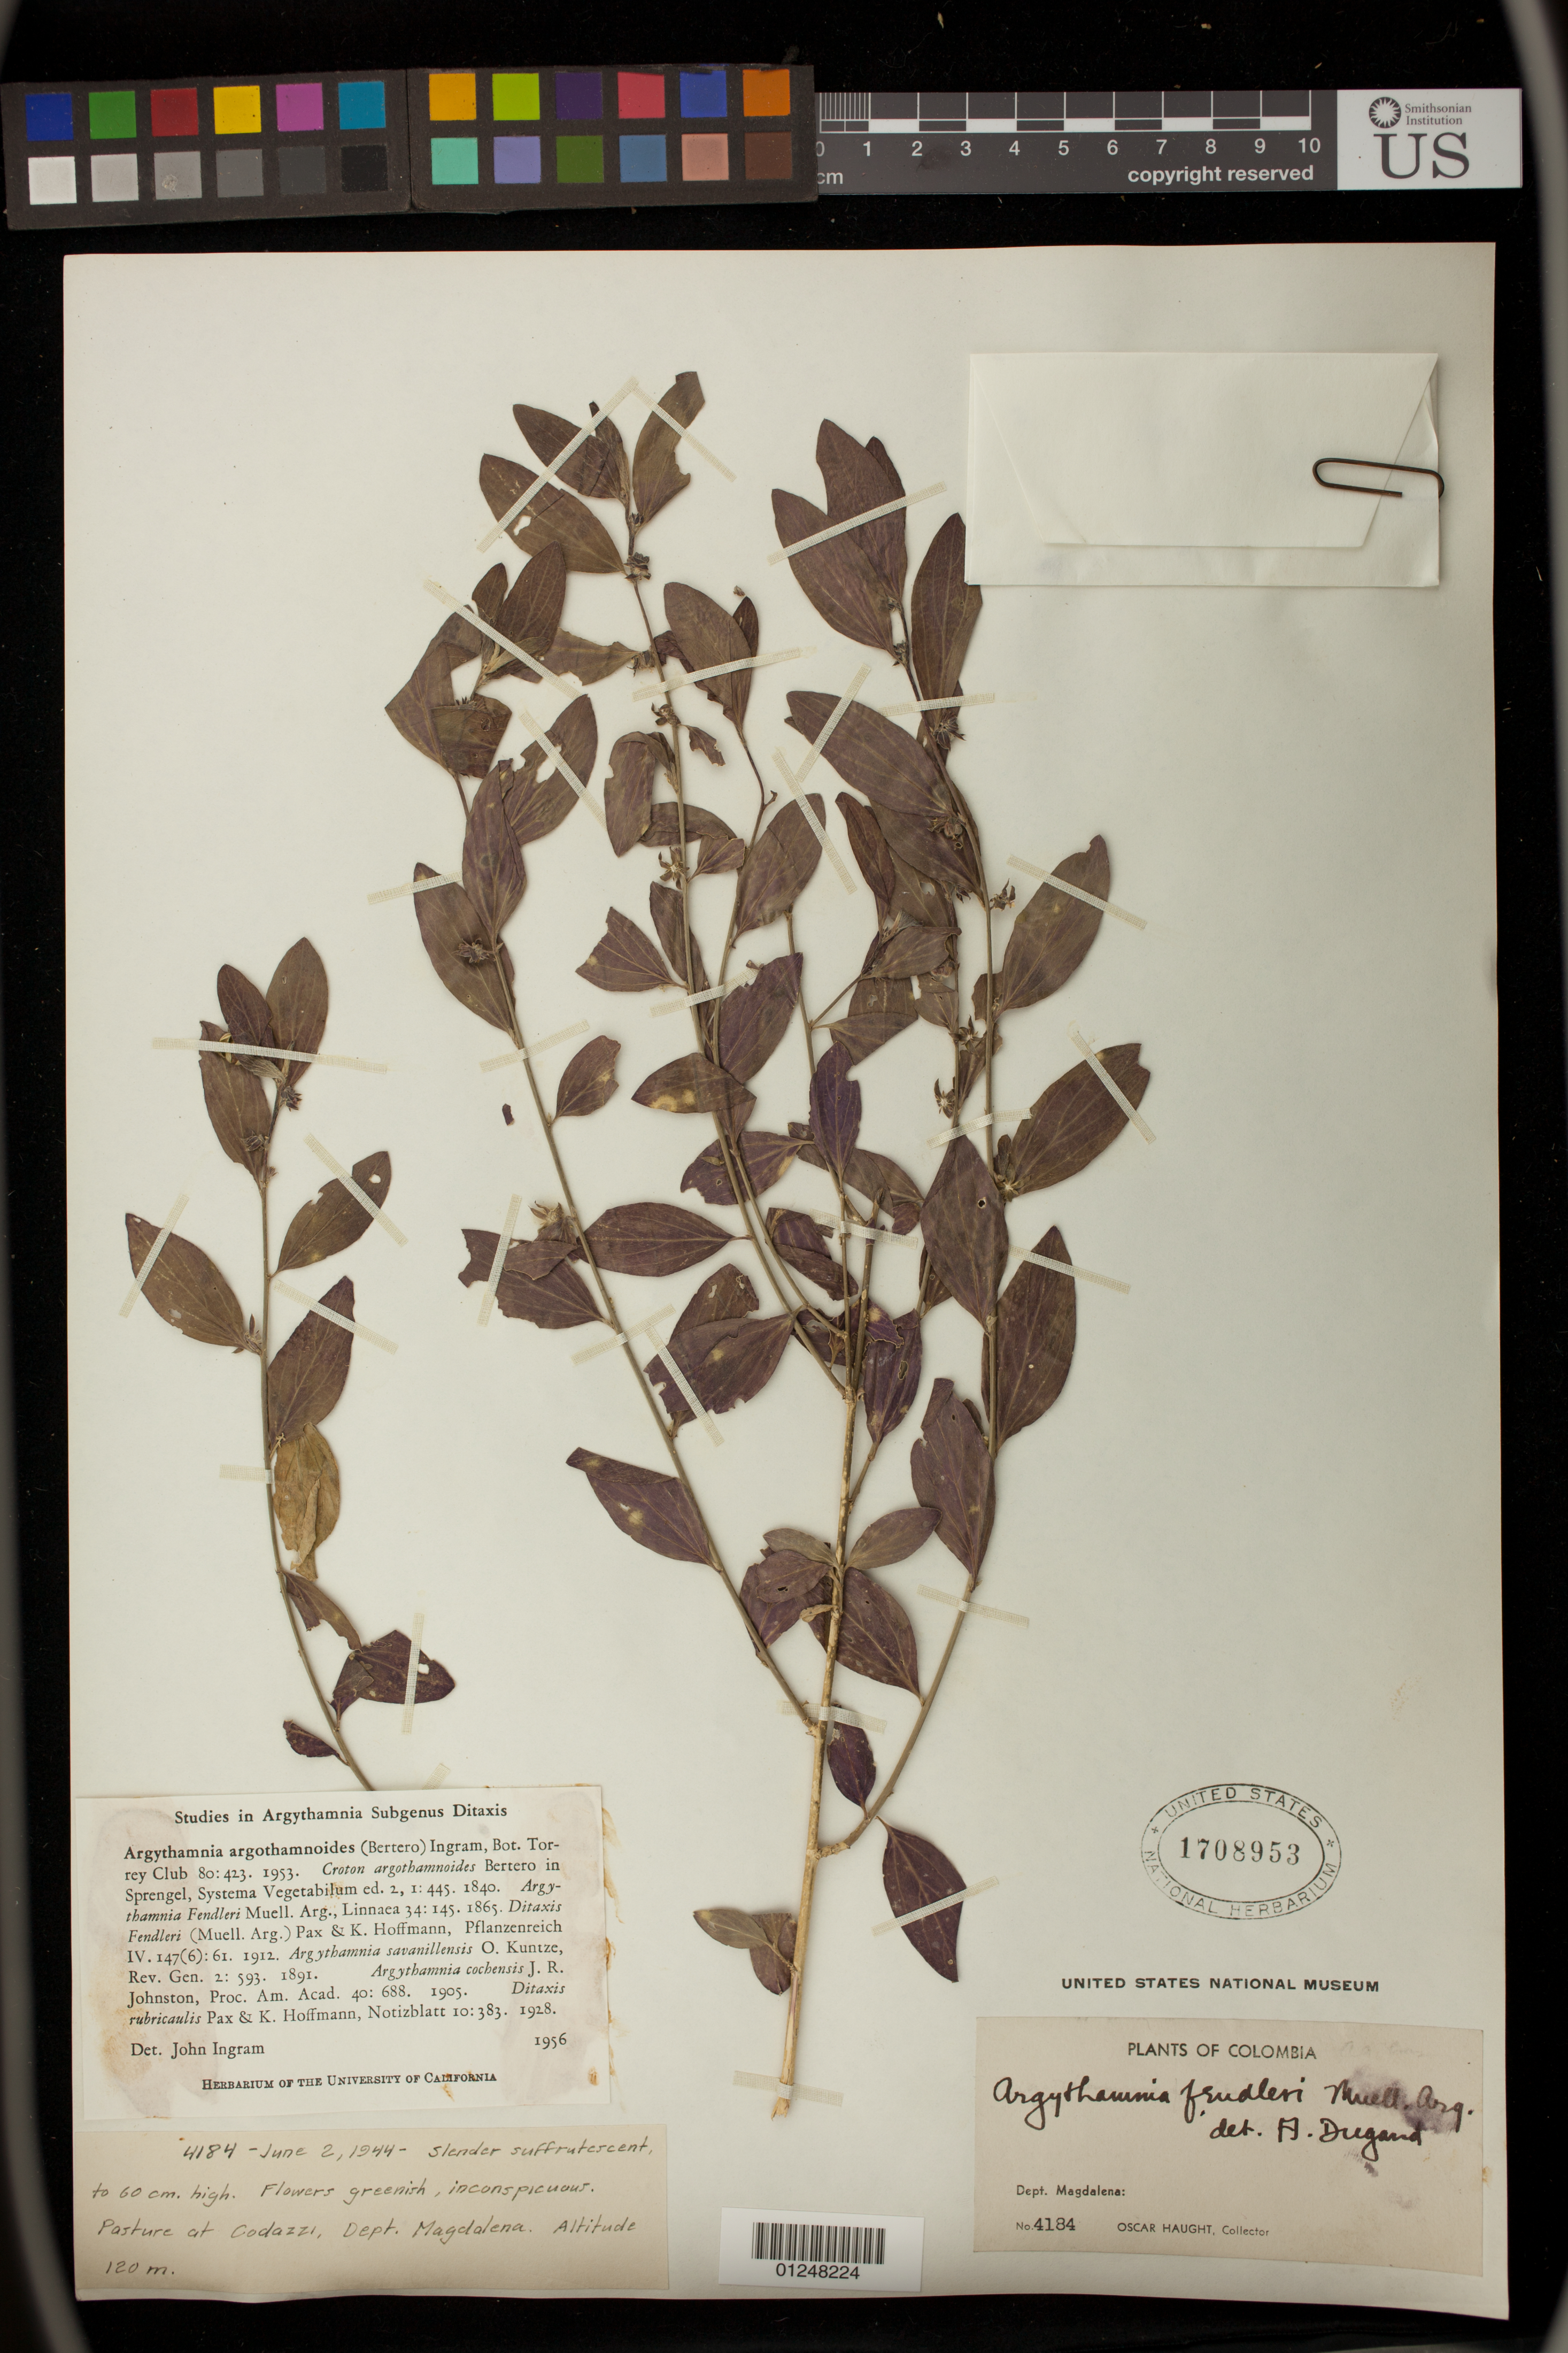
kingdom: Plantae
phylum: Tracheophyta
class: Magnoliopsida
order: Malpighiales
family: Euphorbiaceae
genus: Argythamnia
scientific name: Argythamnia argothamnoides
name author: (Bertero & Spreng.) J.W. Ingram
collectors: O. Haught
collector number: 4184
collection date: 1944-06-02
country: Colombia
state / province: Magdalena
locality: Codazzi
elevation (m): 120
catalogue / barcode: US 1708953